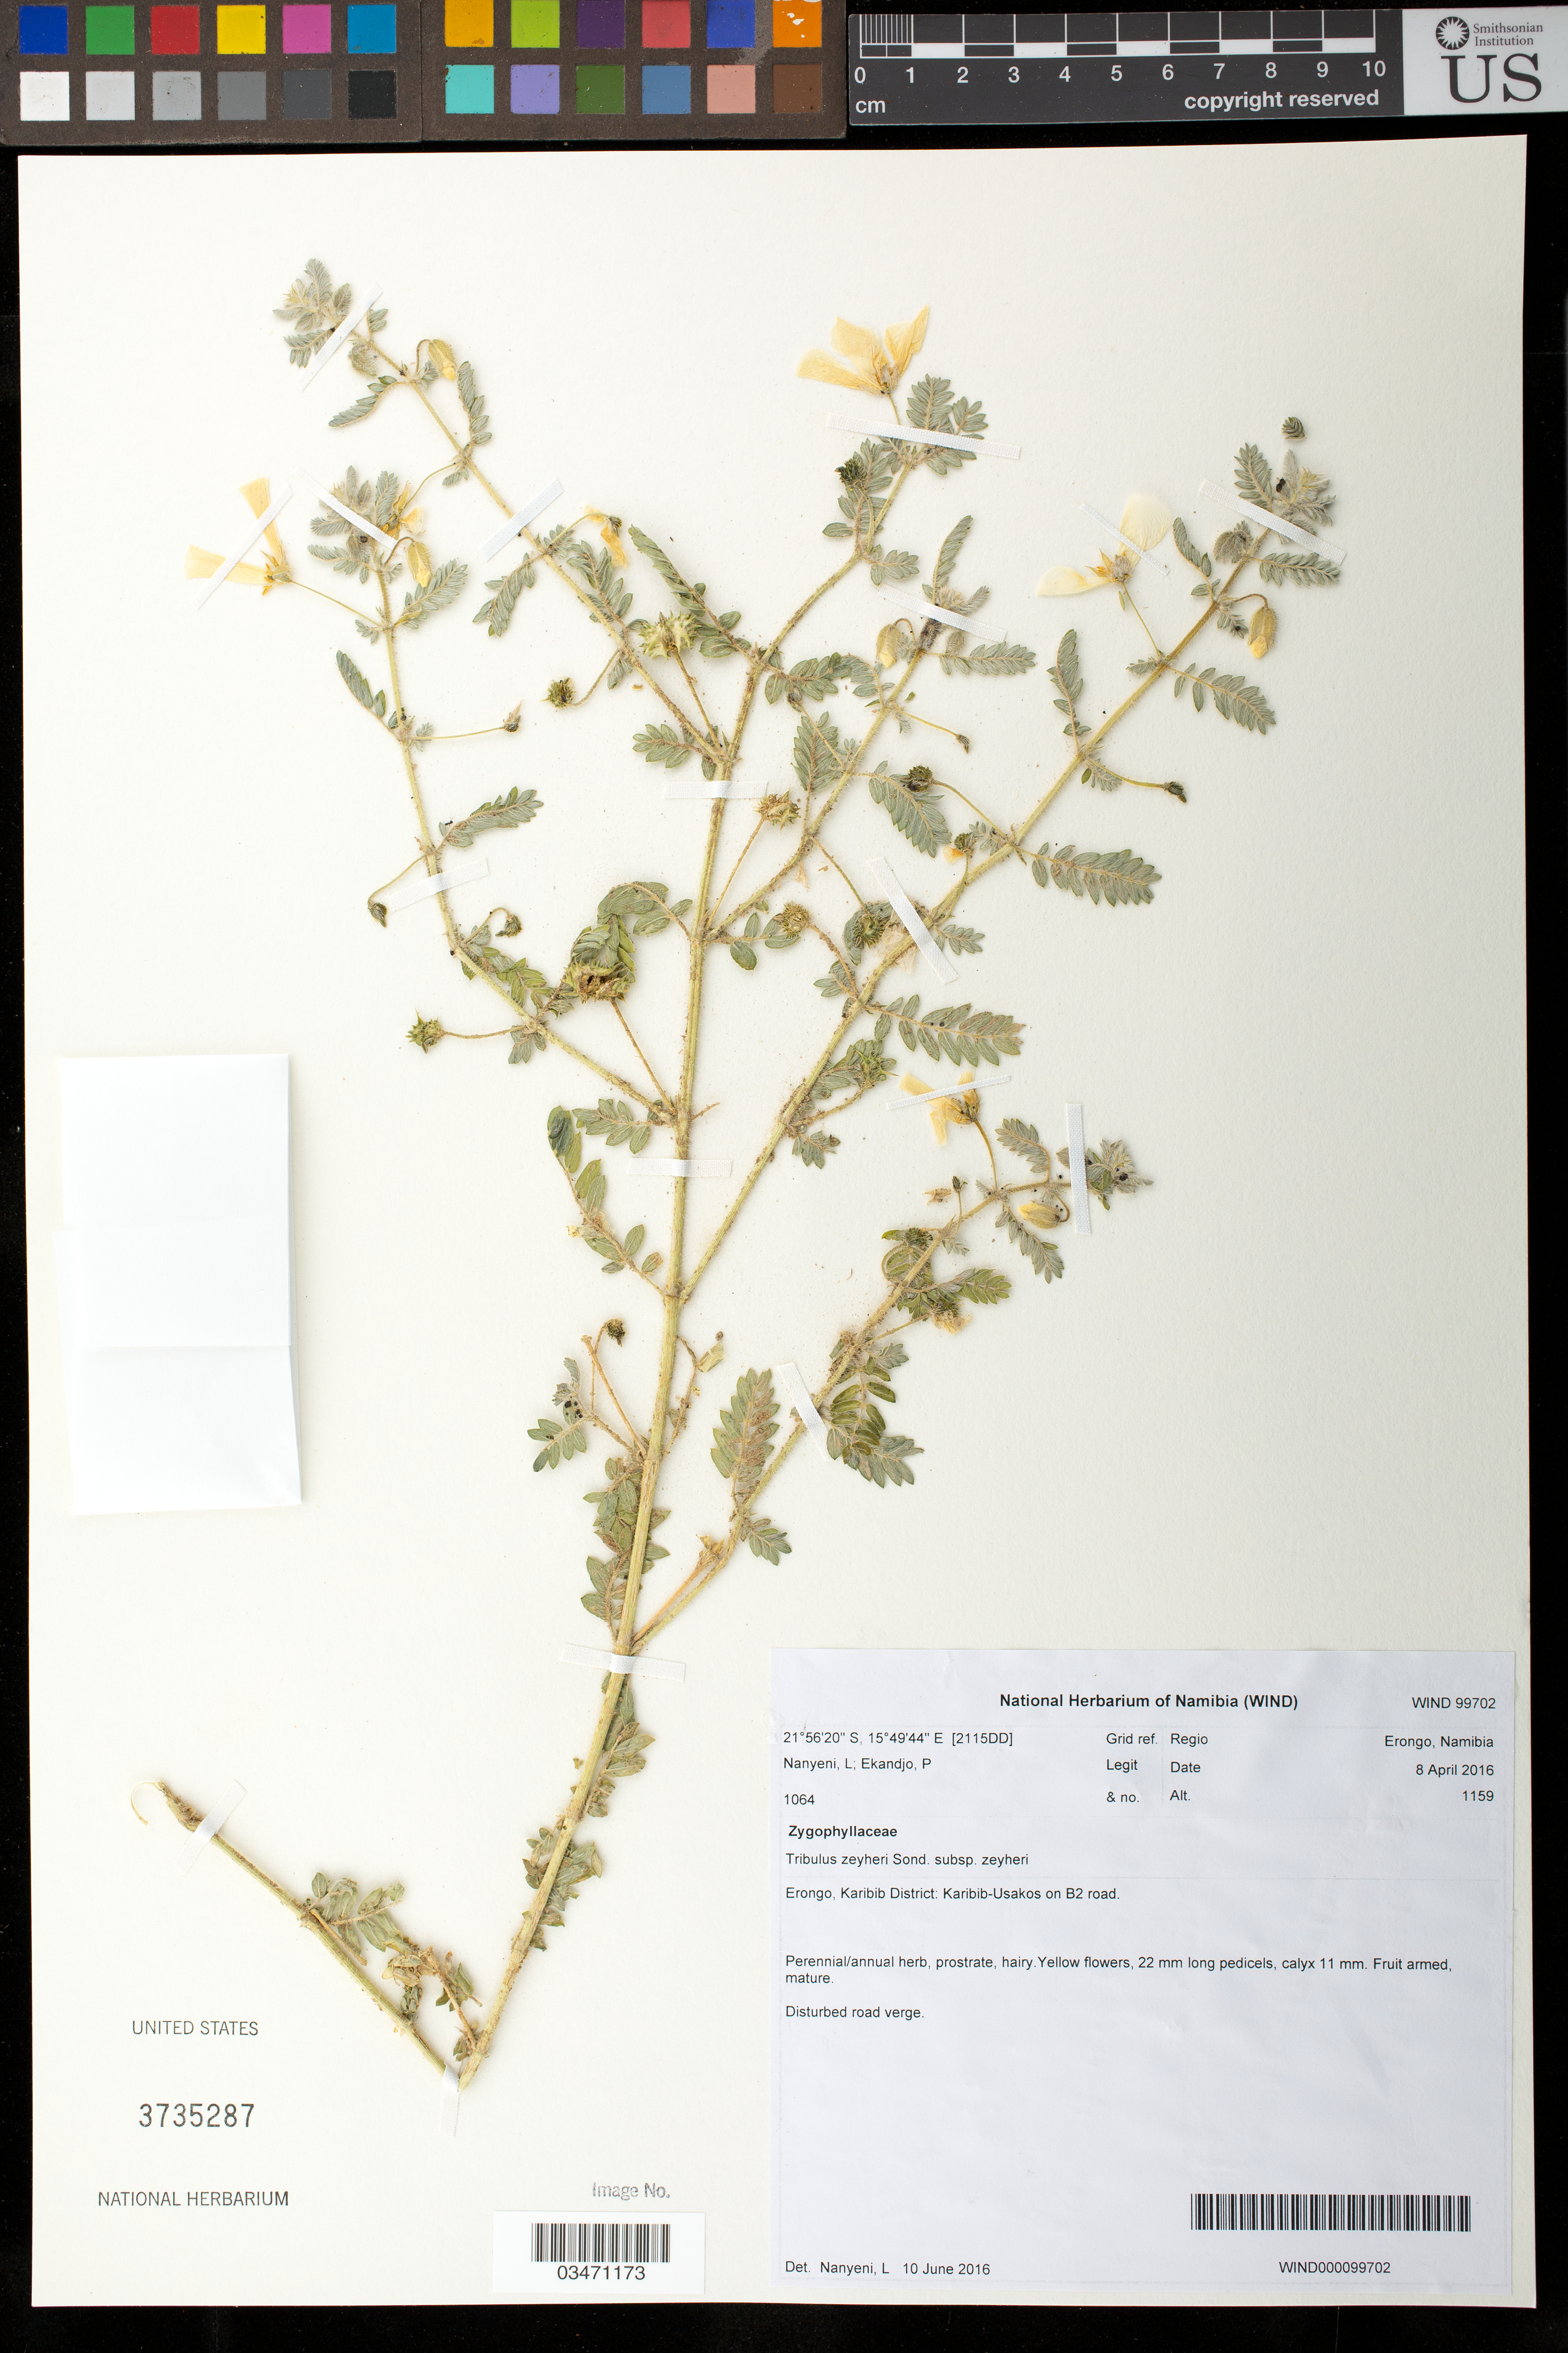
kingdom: Plantae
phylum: Tracheophyta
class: Magnoliopsida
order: Zygophyllales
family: Zygophyllaceae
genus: Tribulus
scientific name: Tribulus zeyheri subsp. zeyheri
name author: Sond.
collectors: L. Nanyeni & P. Ekandjo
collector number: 1064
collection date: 2016-04-08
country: Namibia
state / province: Erongo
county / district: Karibib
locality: Karibib-Usakos on B2 road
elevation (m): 1159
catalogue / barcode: US 3735287